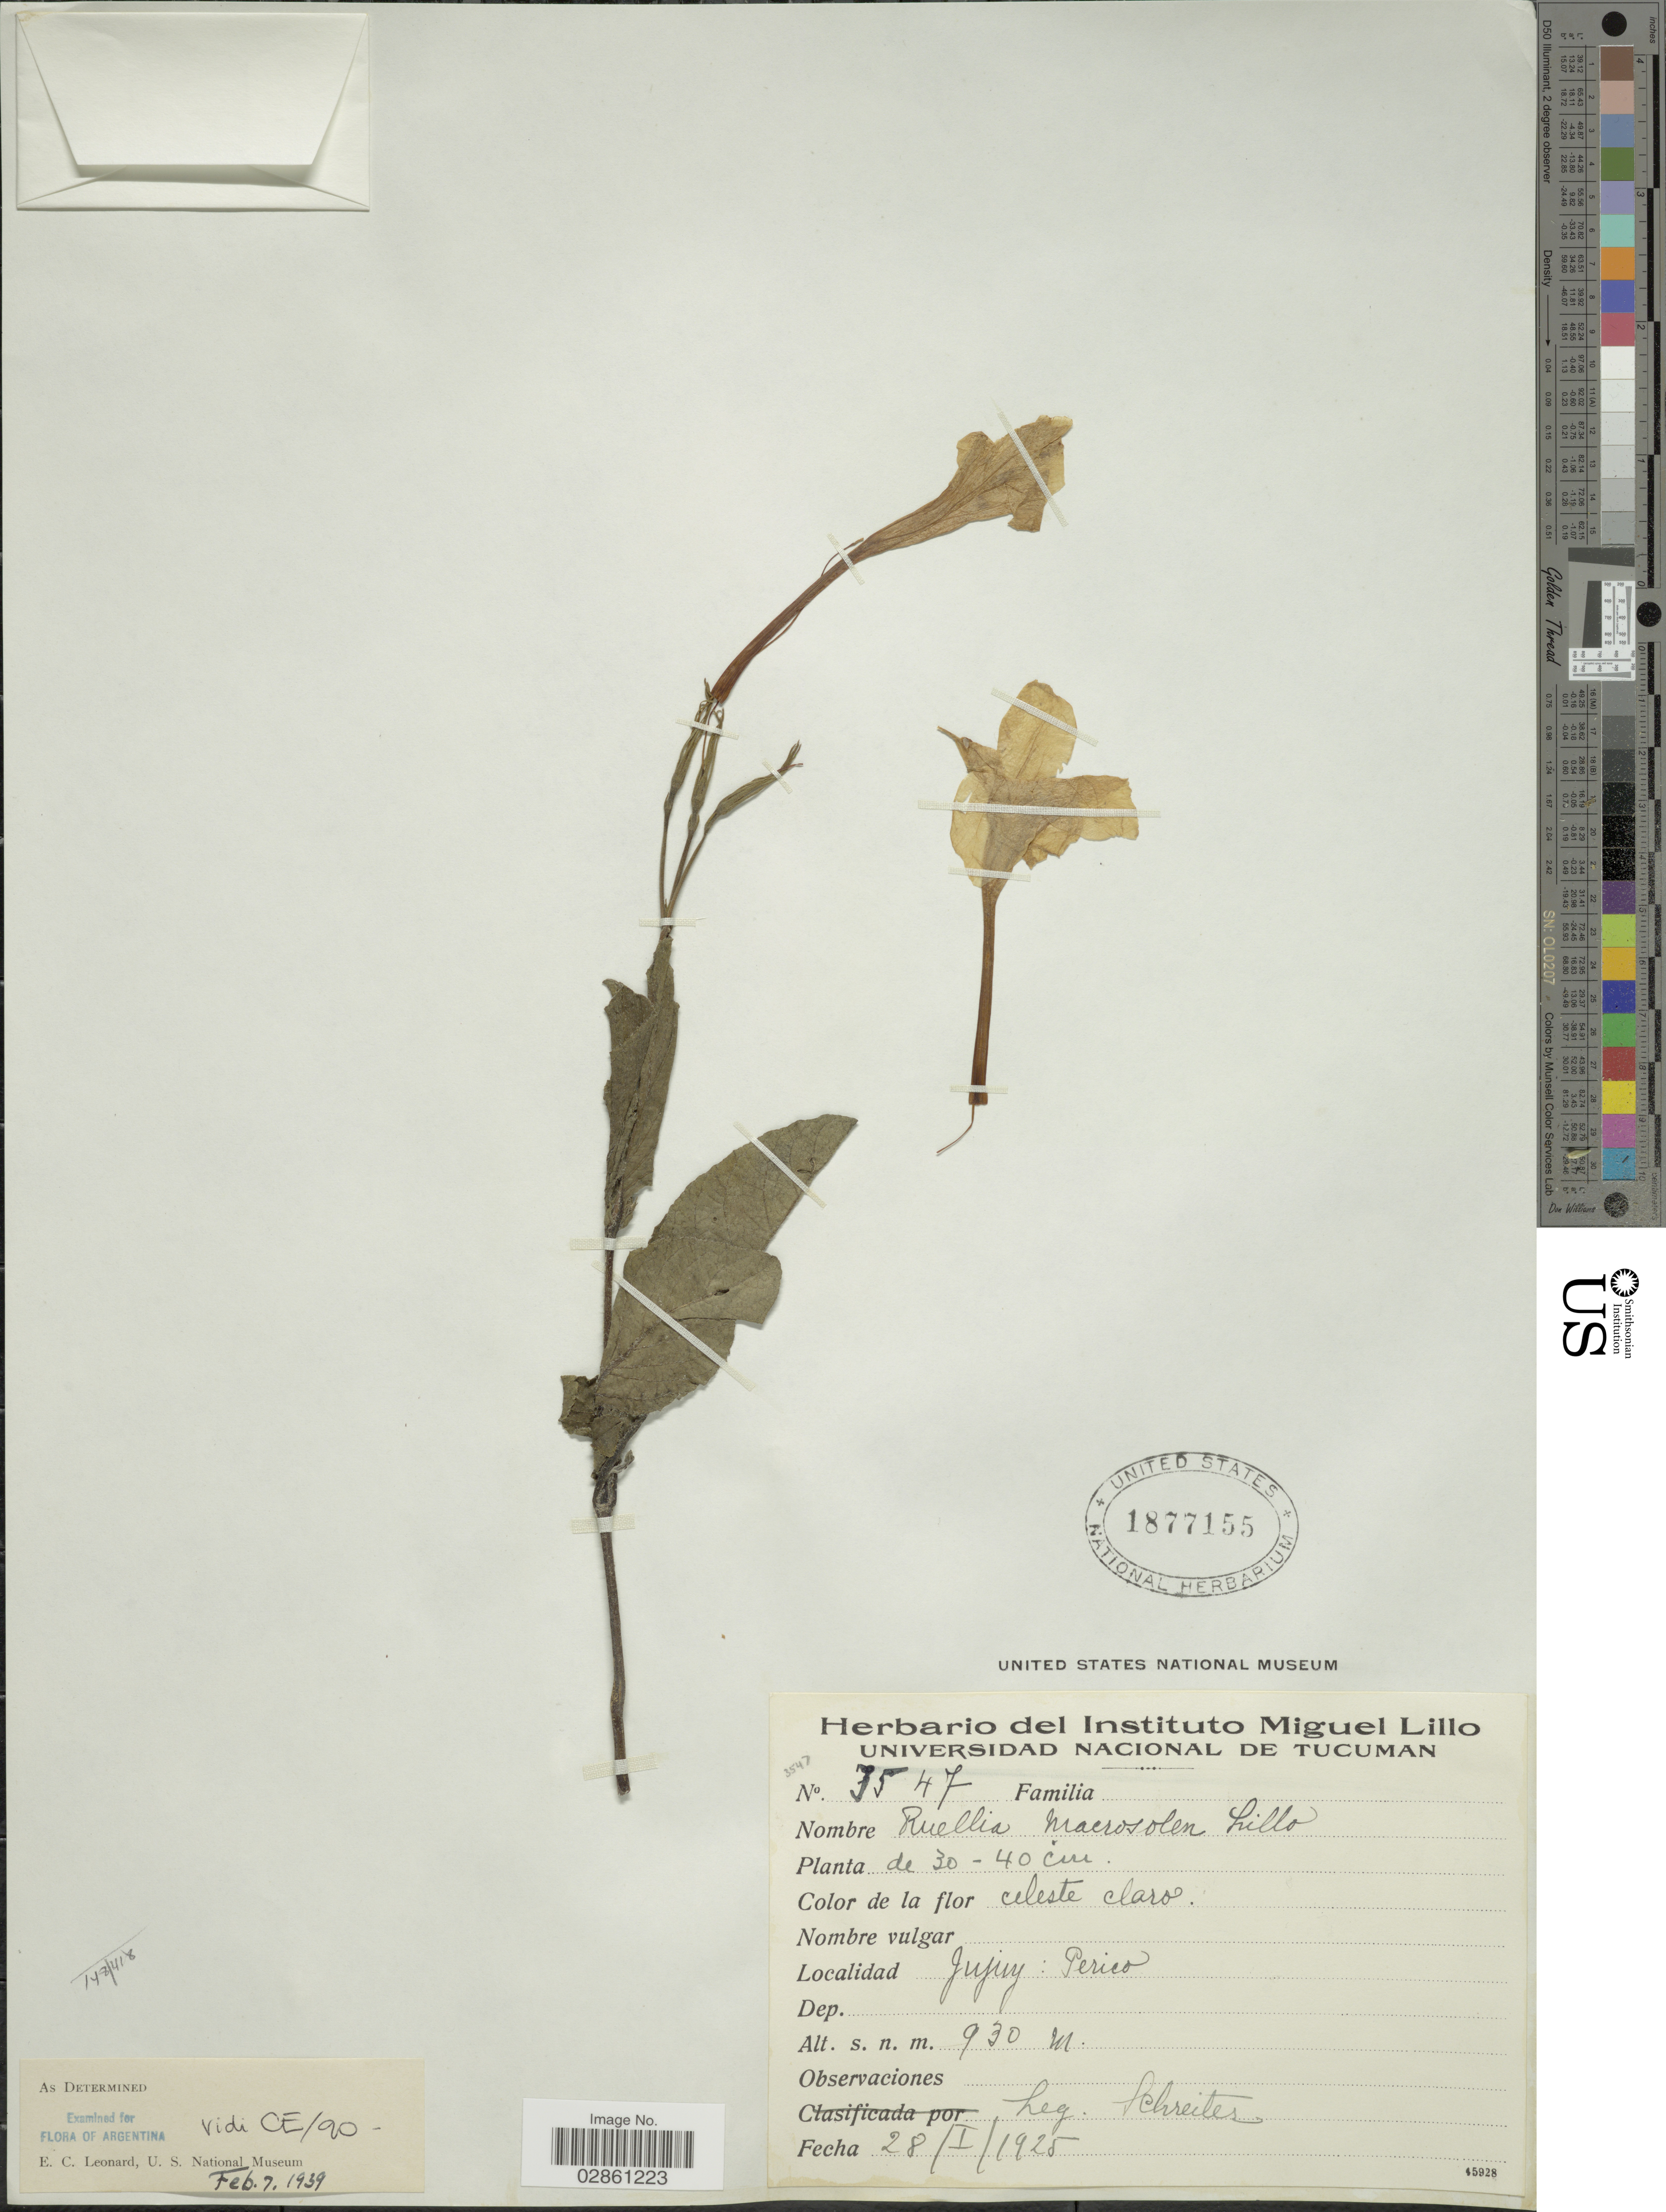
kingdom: Plantae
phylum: Tracheophyta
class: Magnoliopsida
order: Lamiales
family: Acanthaceae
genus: Ruellia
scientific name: Ruellia macrosolen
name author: Lillo ex C. Ezcurra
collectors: -. Schreiter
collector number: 3547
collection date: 1925-01-28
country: Argentina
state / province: Jujuy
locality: Perico.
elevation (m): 930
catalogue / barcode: US 1877155